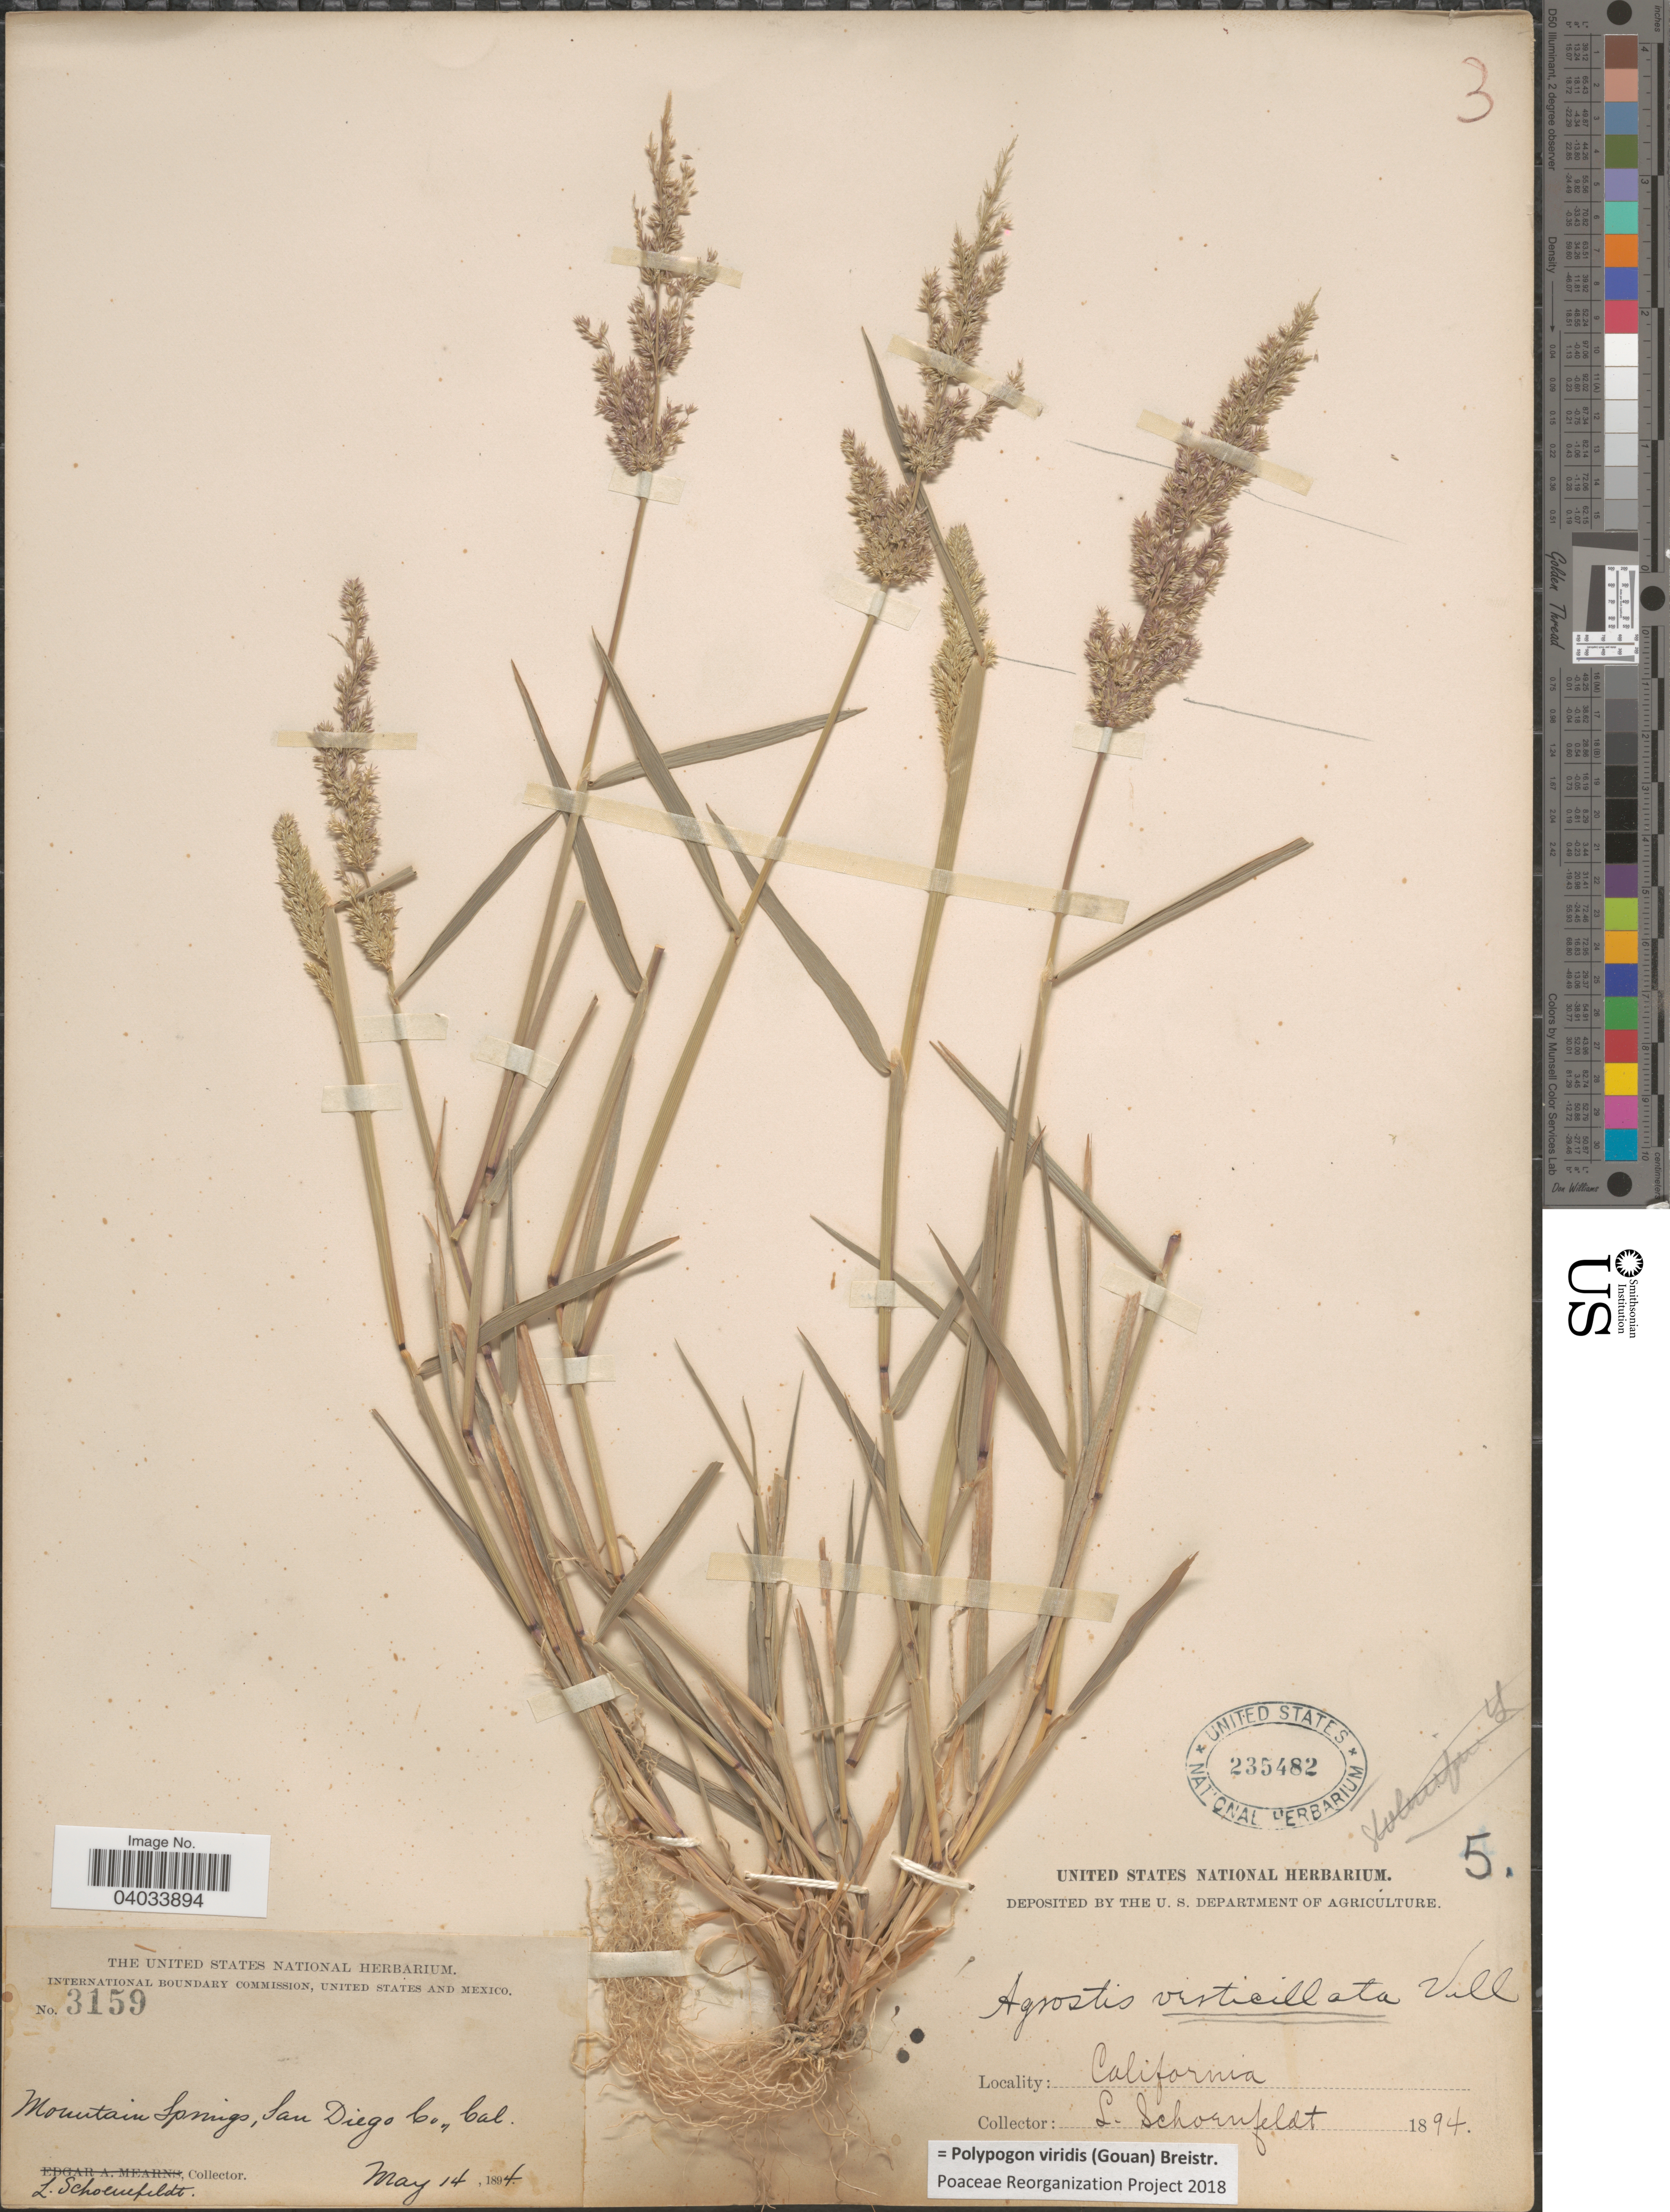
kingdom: Plantae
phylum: Tracheophyta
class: Liliopsida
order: Poales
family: Poaceae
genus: Polypogon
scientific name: Polypogon viridis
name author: (Gouan) Breistroffer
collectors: L. Schoenfeldt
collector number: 3159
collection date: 1894-05-14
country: United States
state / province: California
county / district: San Diego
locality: Mountain Springs, San Diego Co.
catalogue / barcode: US 235482